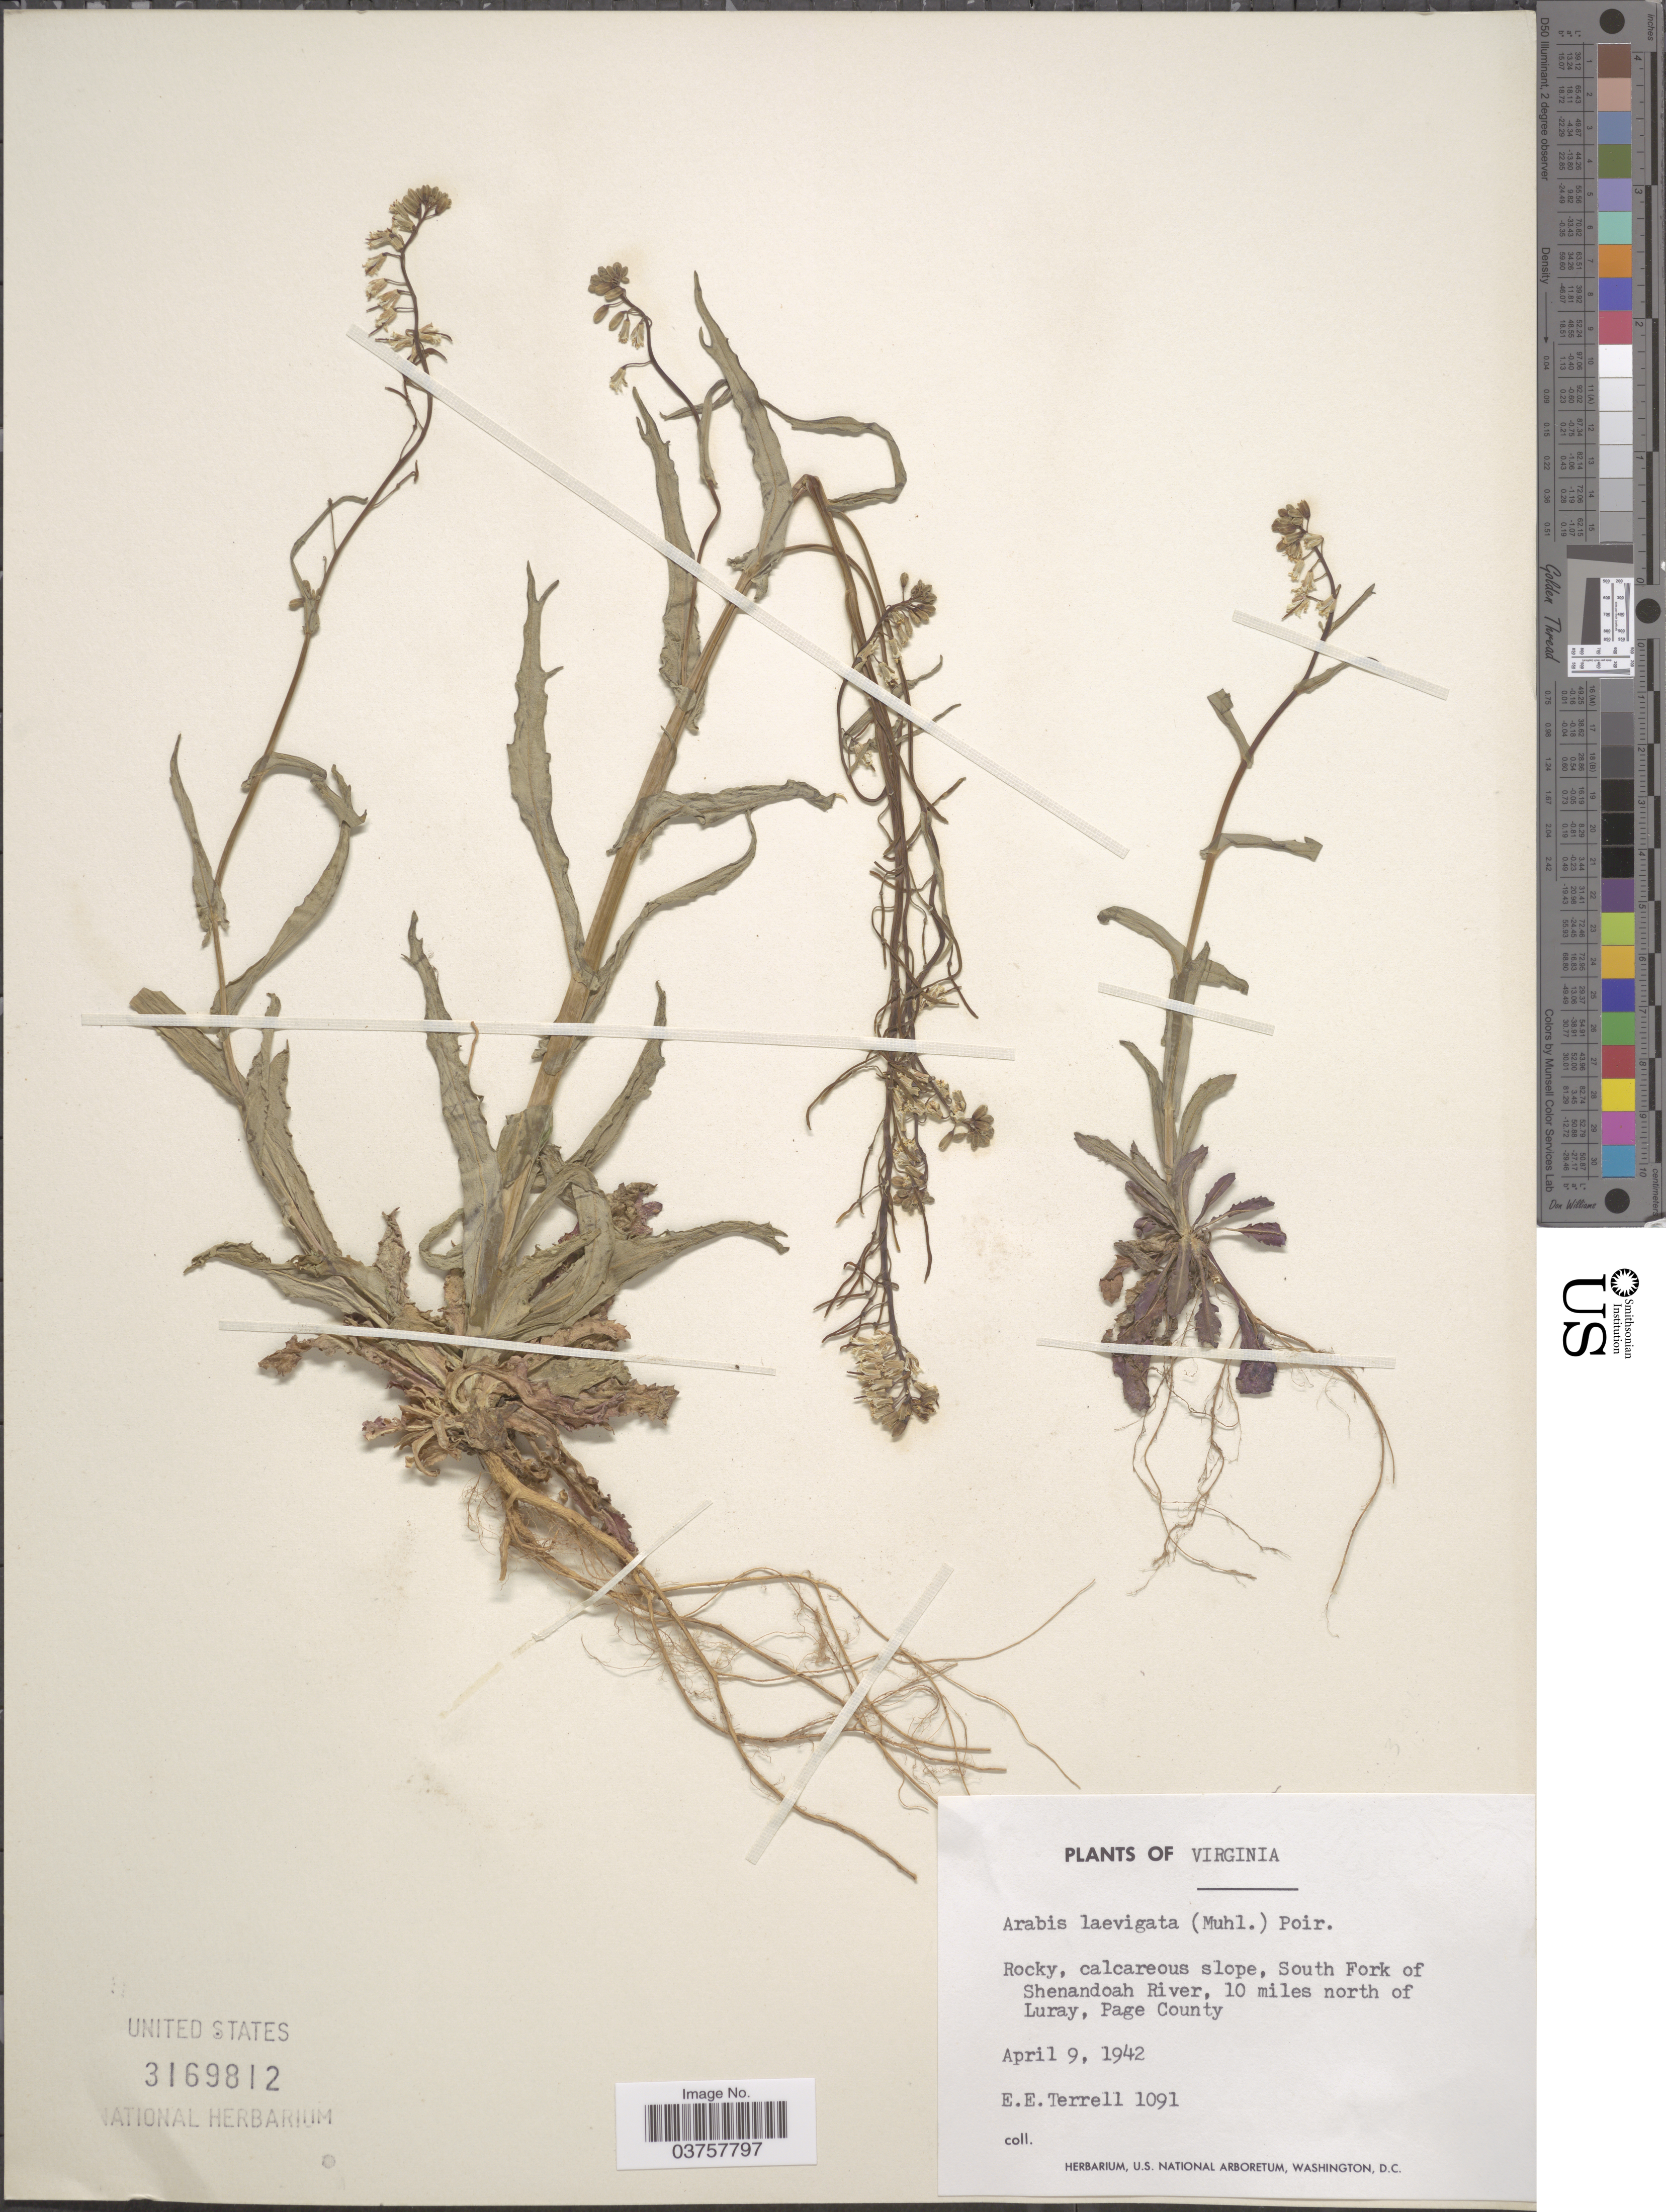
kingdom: Plantae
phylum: Tracheophyta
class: Magnoliopsida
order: Brassicales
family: Brassicaceae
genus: Arabis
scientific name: Arabis laevigata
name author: (Muhl. ex Willd.) Poir.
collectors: E. E. Terrell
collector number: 1091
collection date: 1942-04-09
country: United States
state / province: Virginia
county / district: Page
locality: South Fork of Shenandoah River, 10 miles north of Luray, Page County.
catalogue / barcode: US 3169812